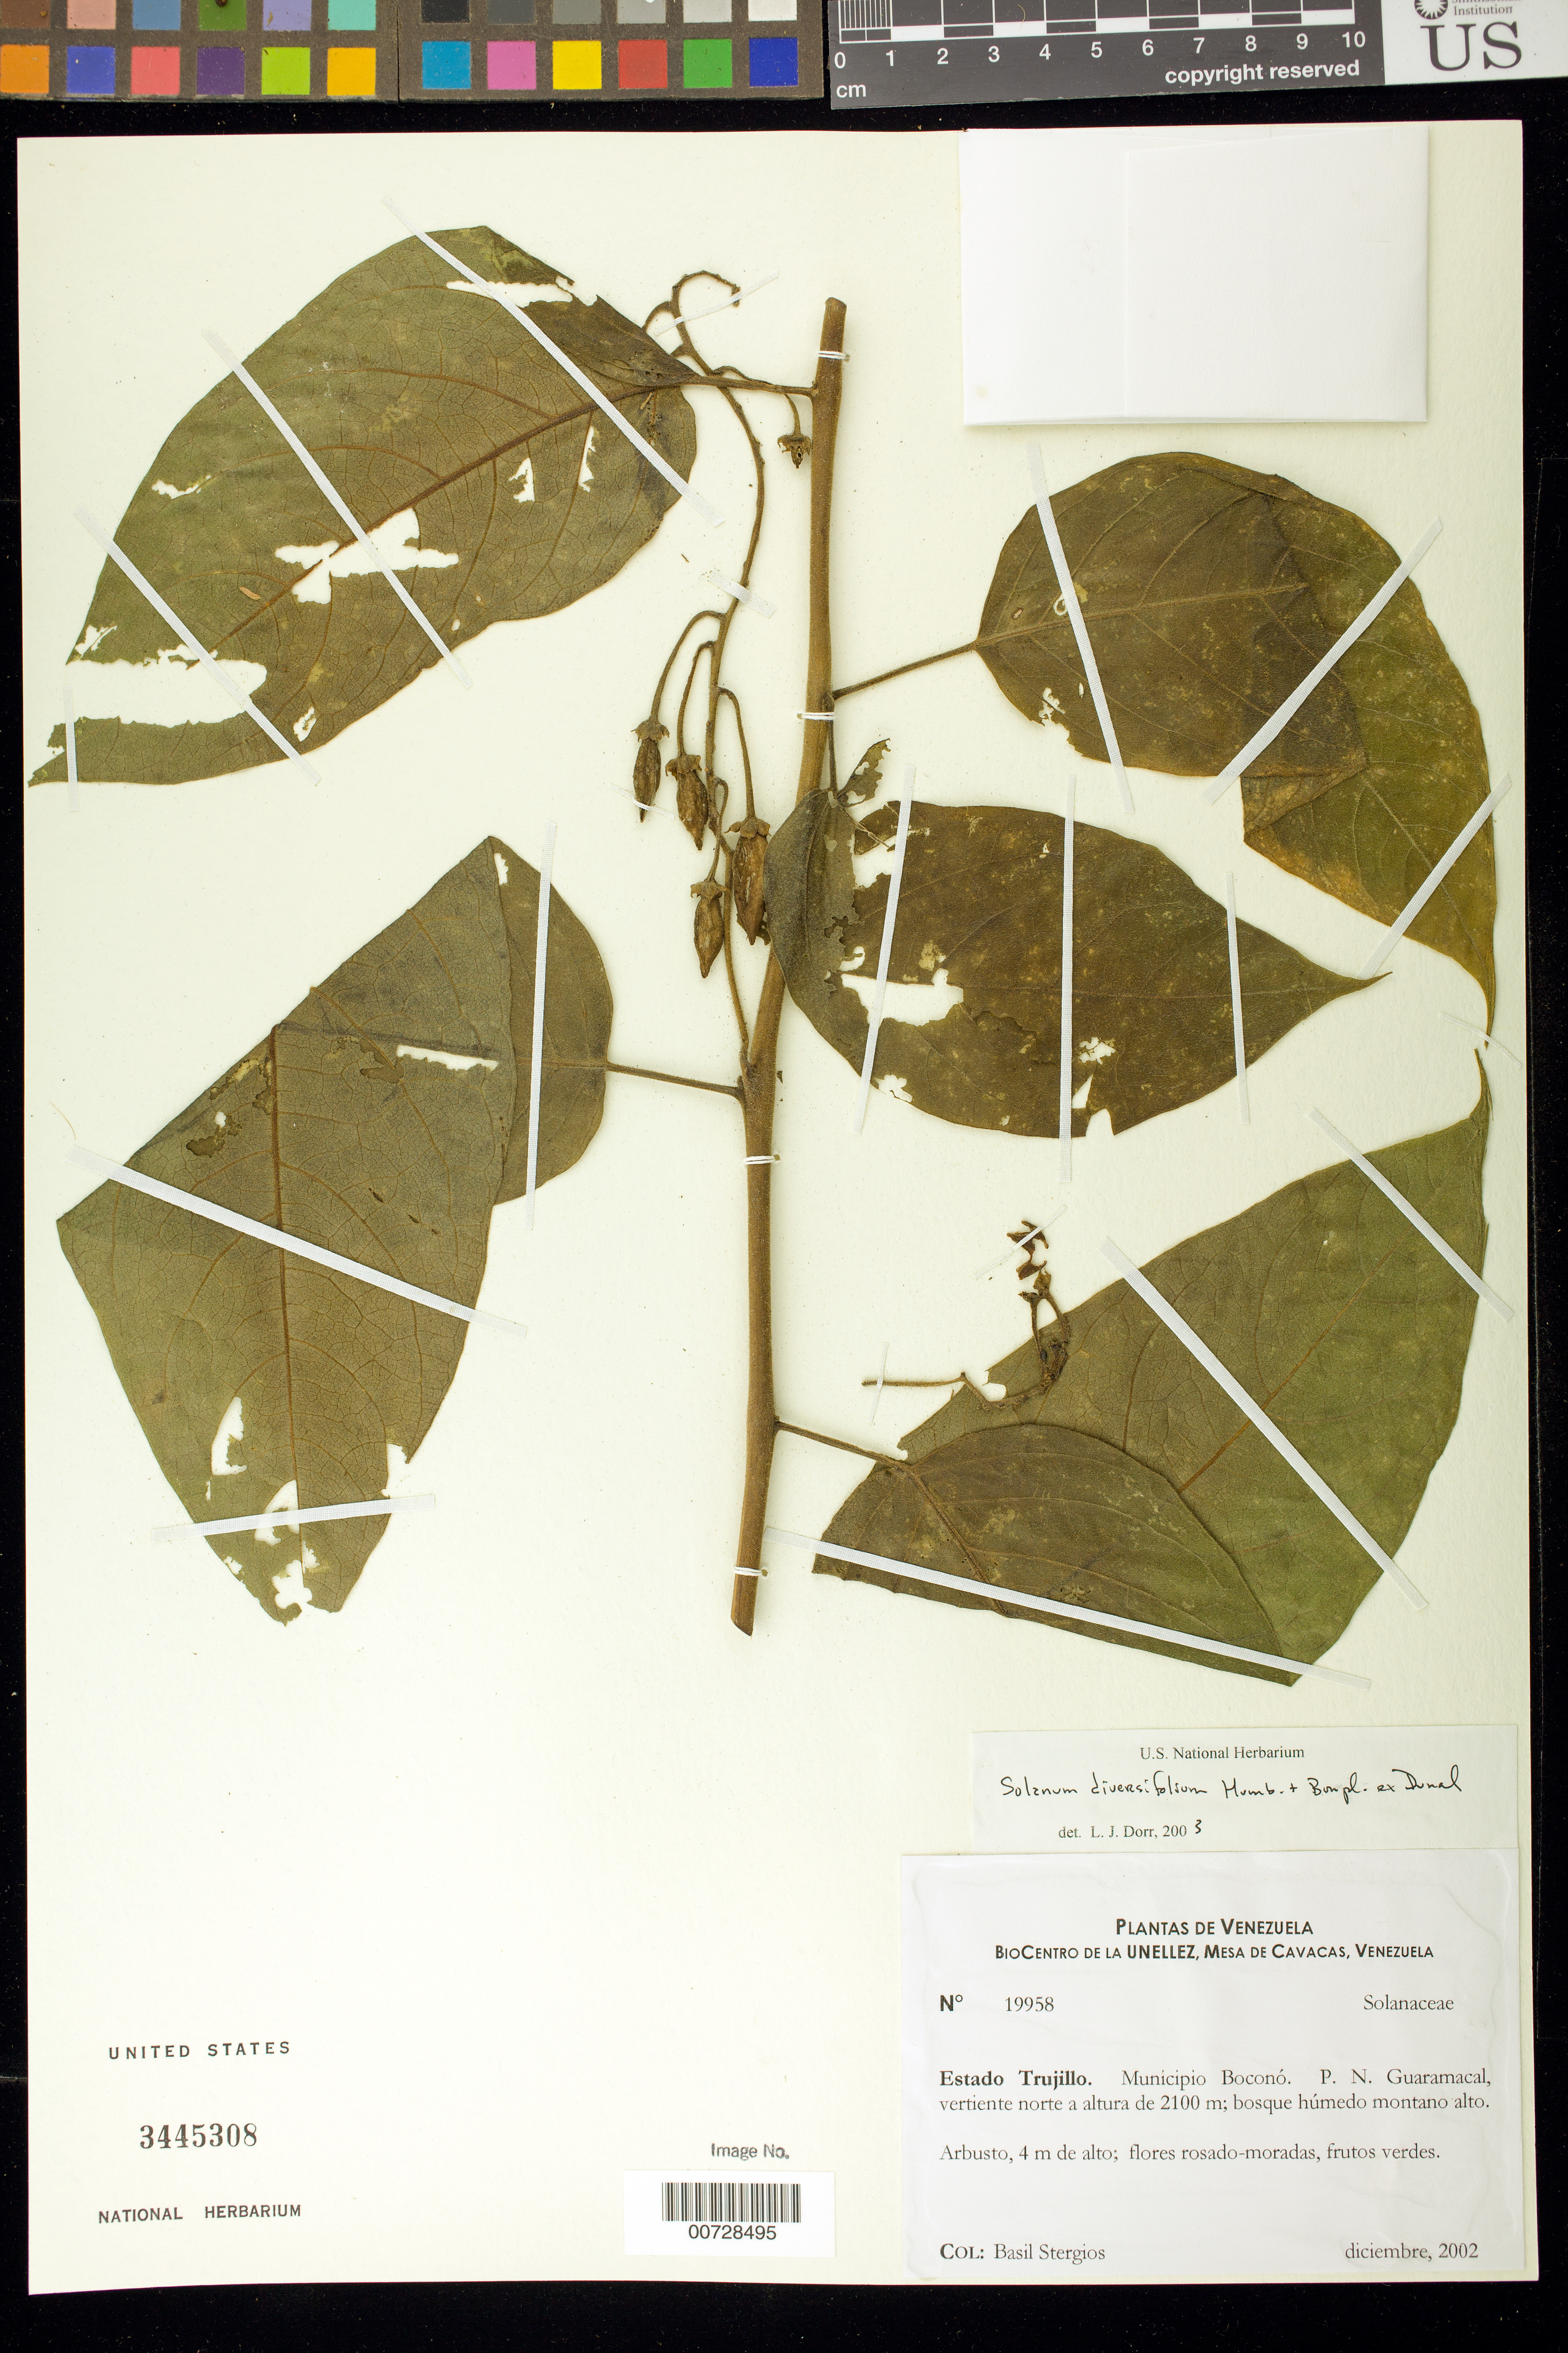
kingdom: Plantae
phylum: Tracheophyta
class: Magnoliopsida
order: Solanales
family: Solanaceae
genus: Solanum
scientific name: Solanum diversifolium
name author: Humb. & Bonpl. ex Dunal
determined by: Dorr, L. J., (BOT), Smithsonian Institution - National Museum of Natural History (UNITED STATES)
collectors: B. G. Stergios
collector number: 19958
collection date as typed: Dec 2002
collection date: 2002-12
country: Venezuela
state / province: Trujillo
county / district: Boconó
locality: Parque Nacional Guaramacal, vertiente N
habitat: Bosque húmedo montano alto.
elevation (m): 2100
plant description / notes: PORT, US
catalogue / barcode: US 3445308